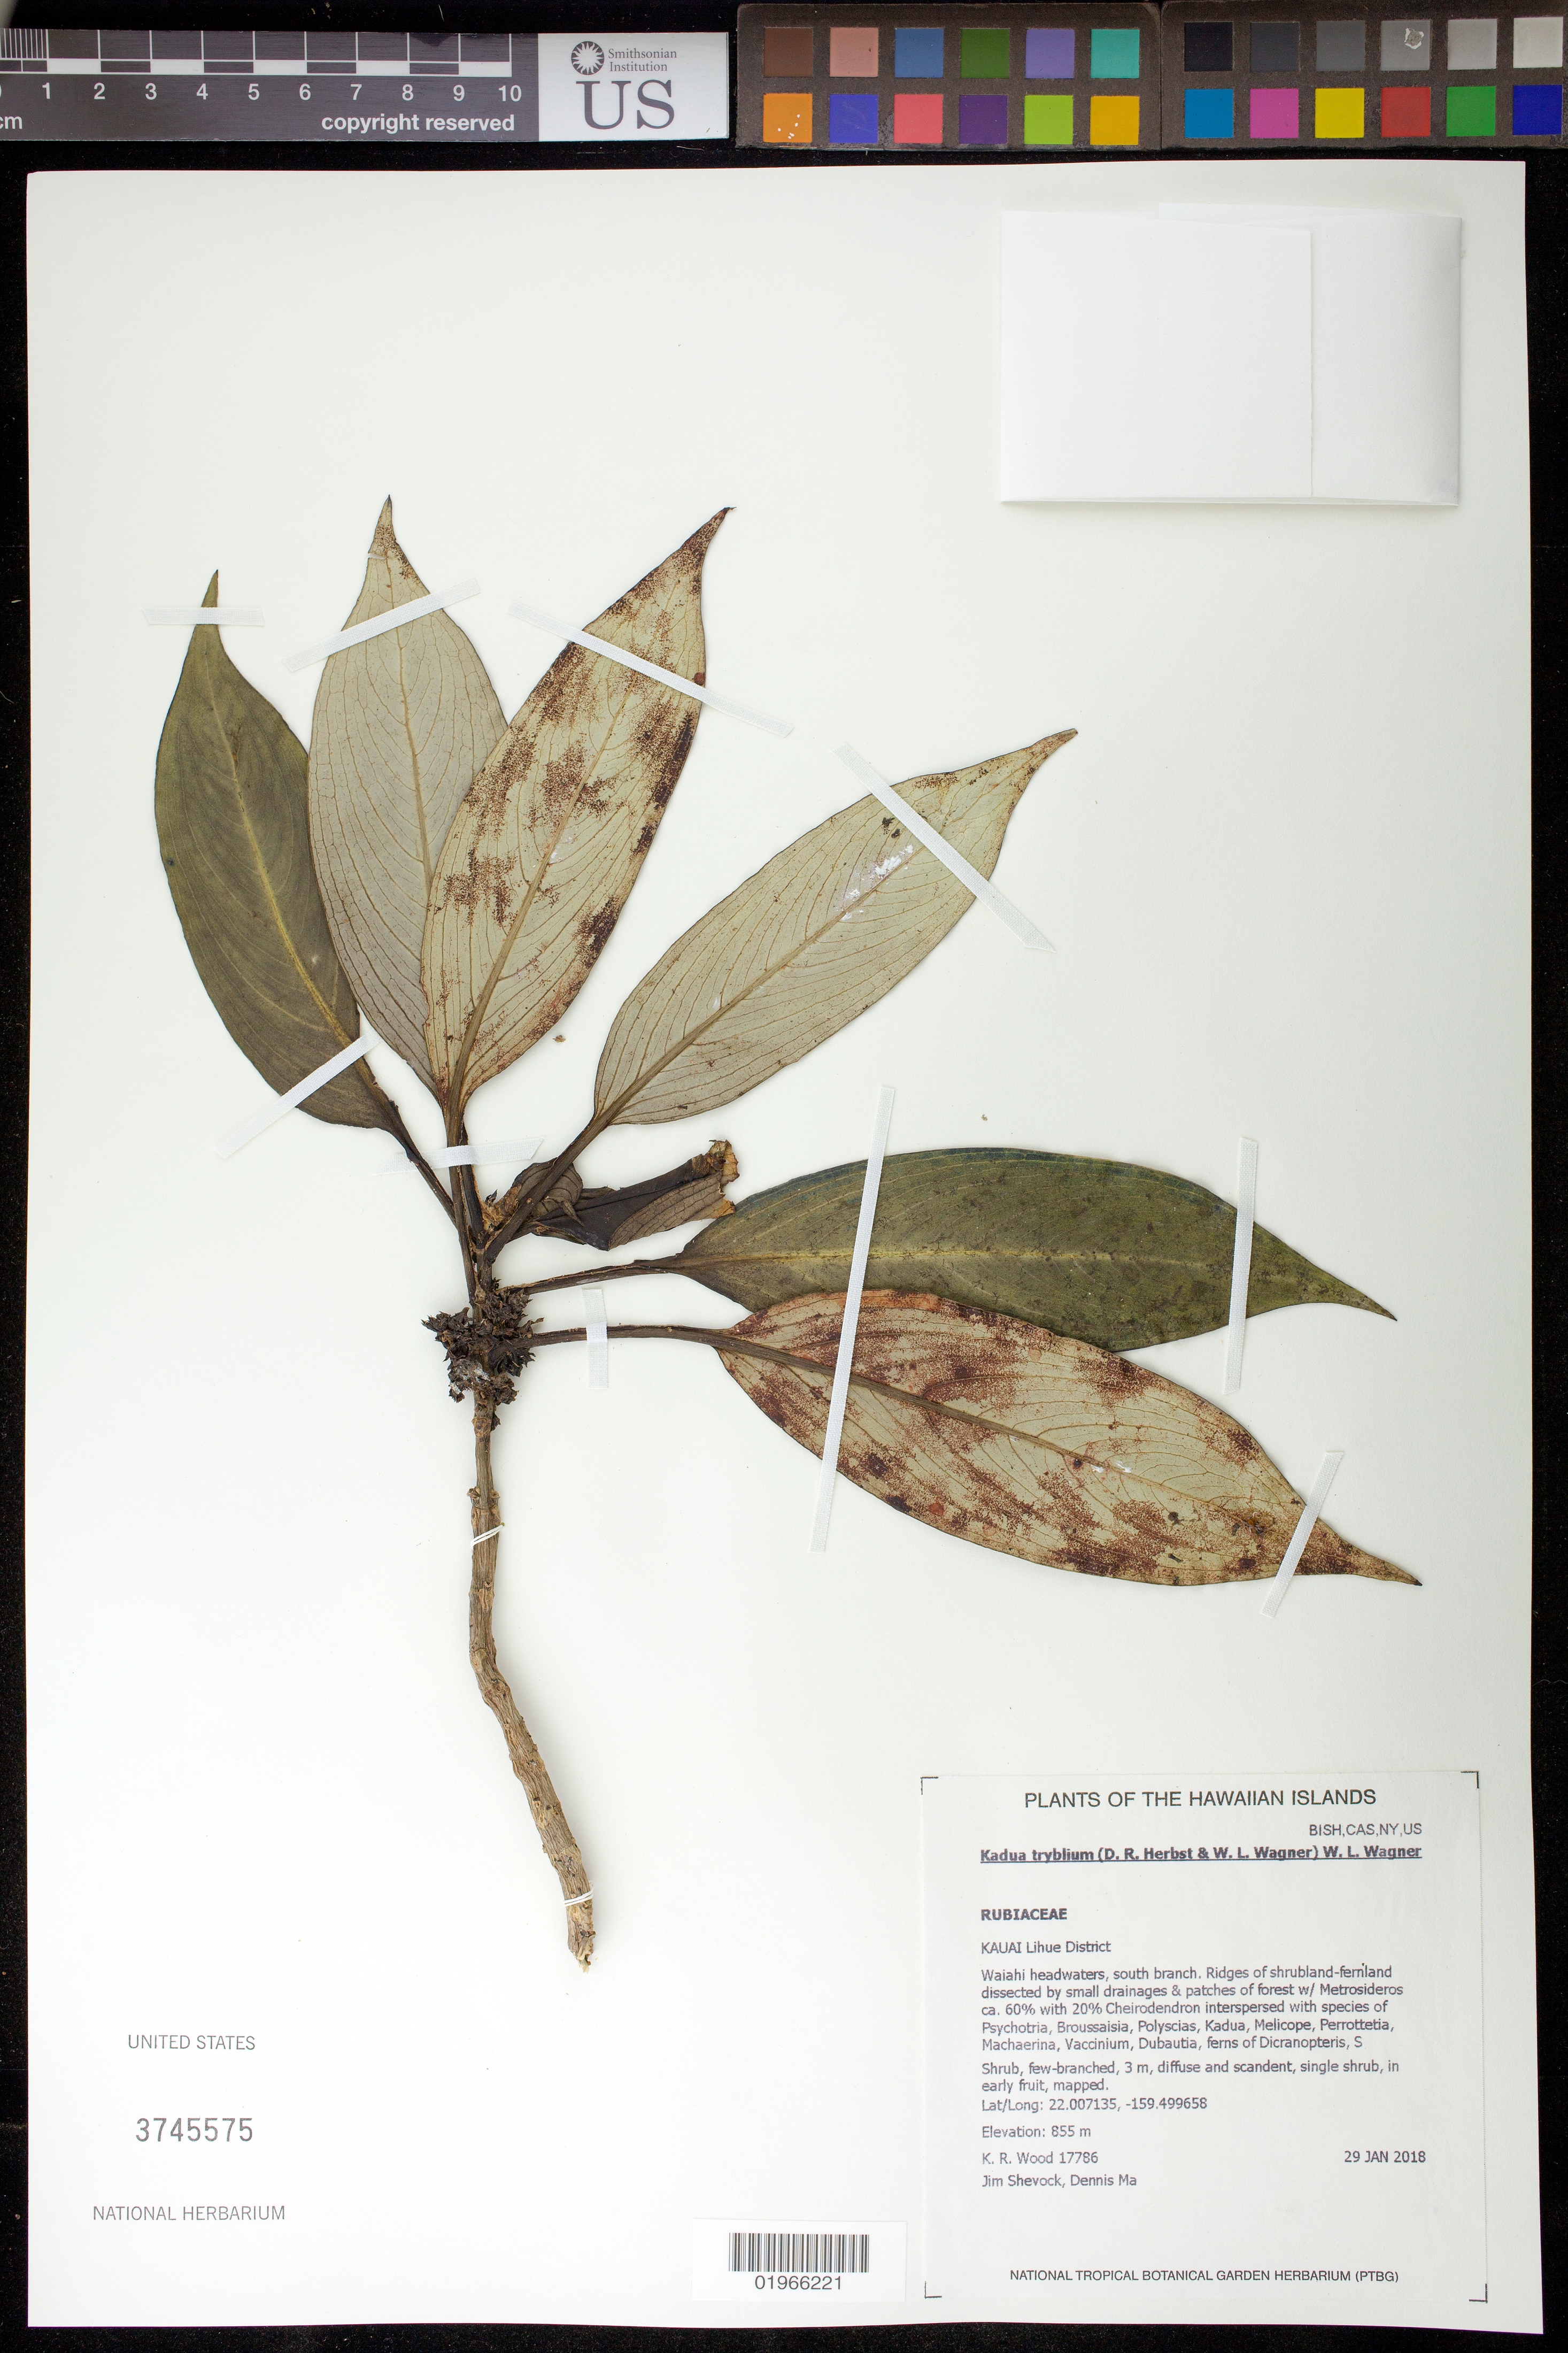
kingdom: Plantae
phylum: Tracheophyta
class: Magnoliopsida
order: Gentianales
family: Rubiaceae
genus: Kadua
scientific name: Kadua tryblium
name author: (D.R. Herbst & W.L. Wagner) W.L. Wagner & Lorence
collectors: K. R. Wood, J. R. Shevock & D. Ma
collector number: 17786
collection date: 2018-01-29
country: United States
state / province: Hawaii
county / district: Kauai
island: Kaua'i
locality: Lihue District, Waiahi headwaters, south branch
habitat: Ridges of shrubland-fernland dissected by small drainages and patches of forest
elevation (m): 855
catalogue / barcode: US 3745575